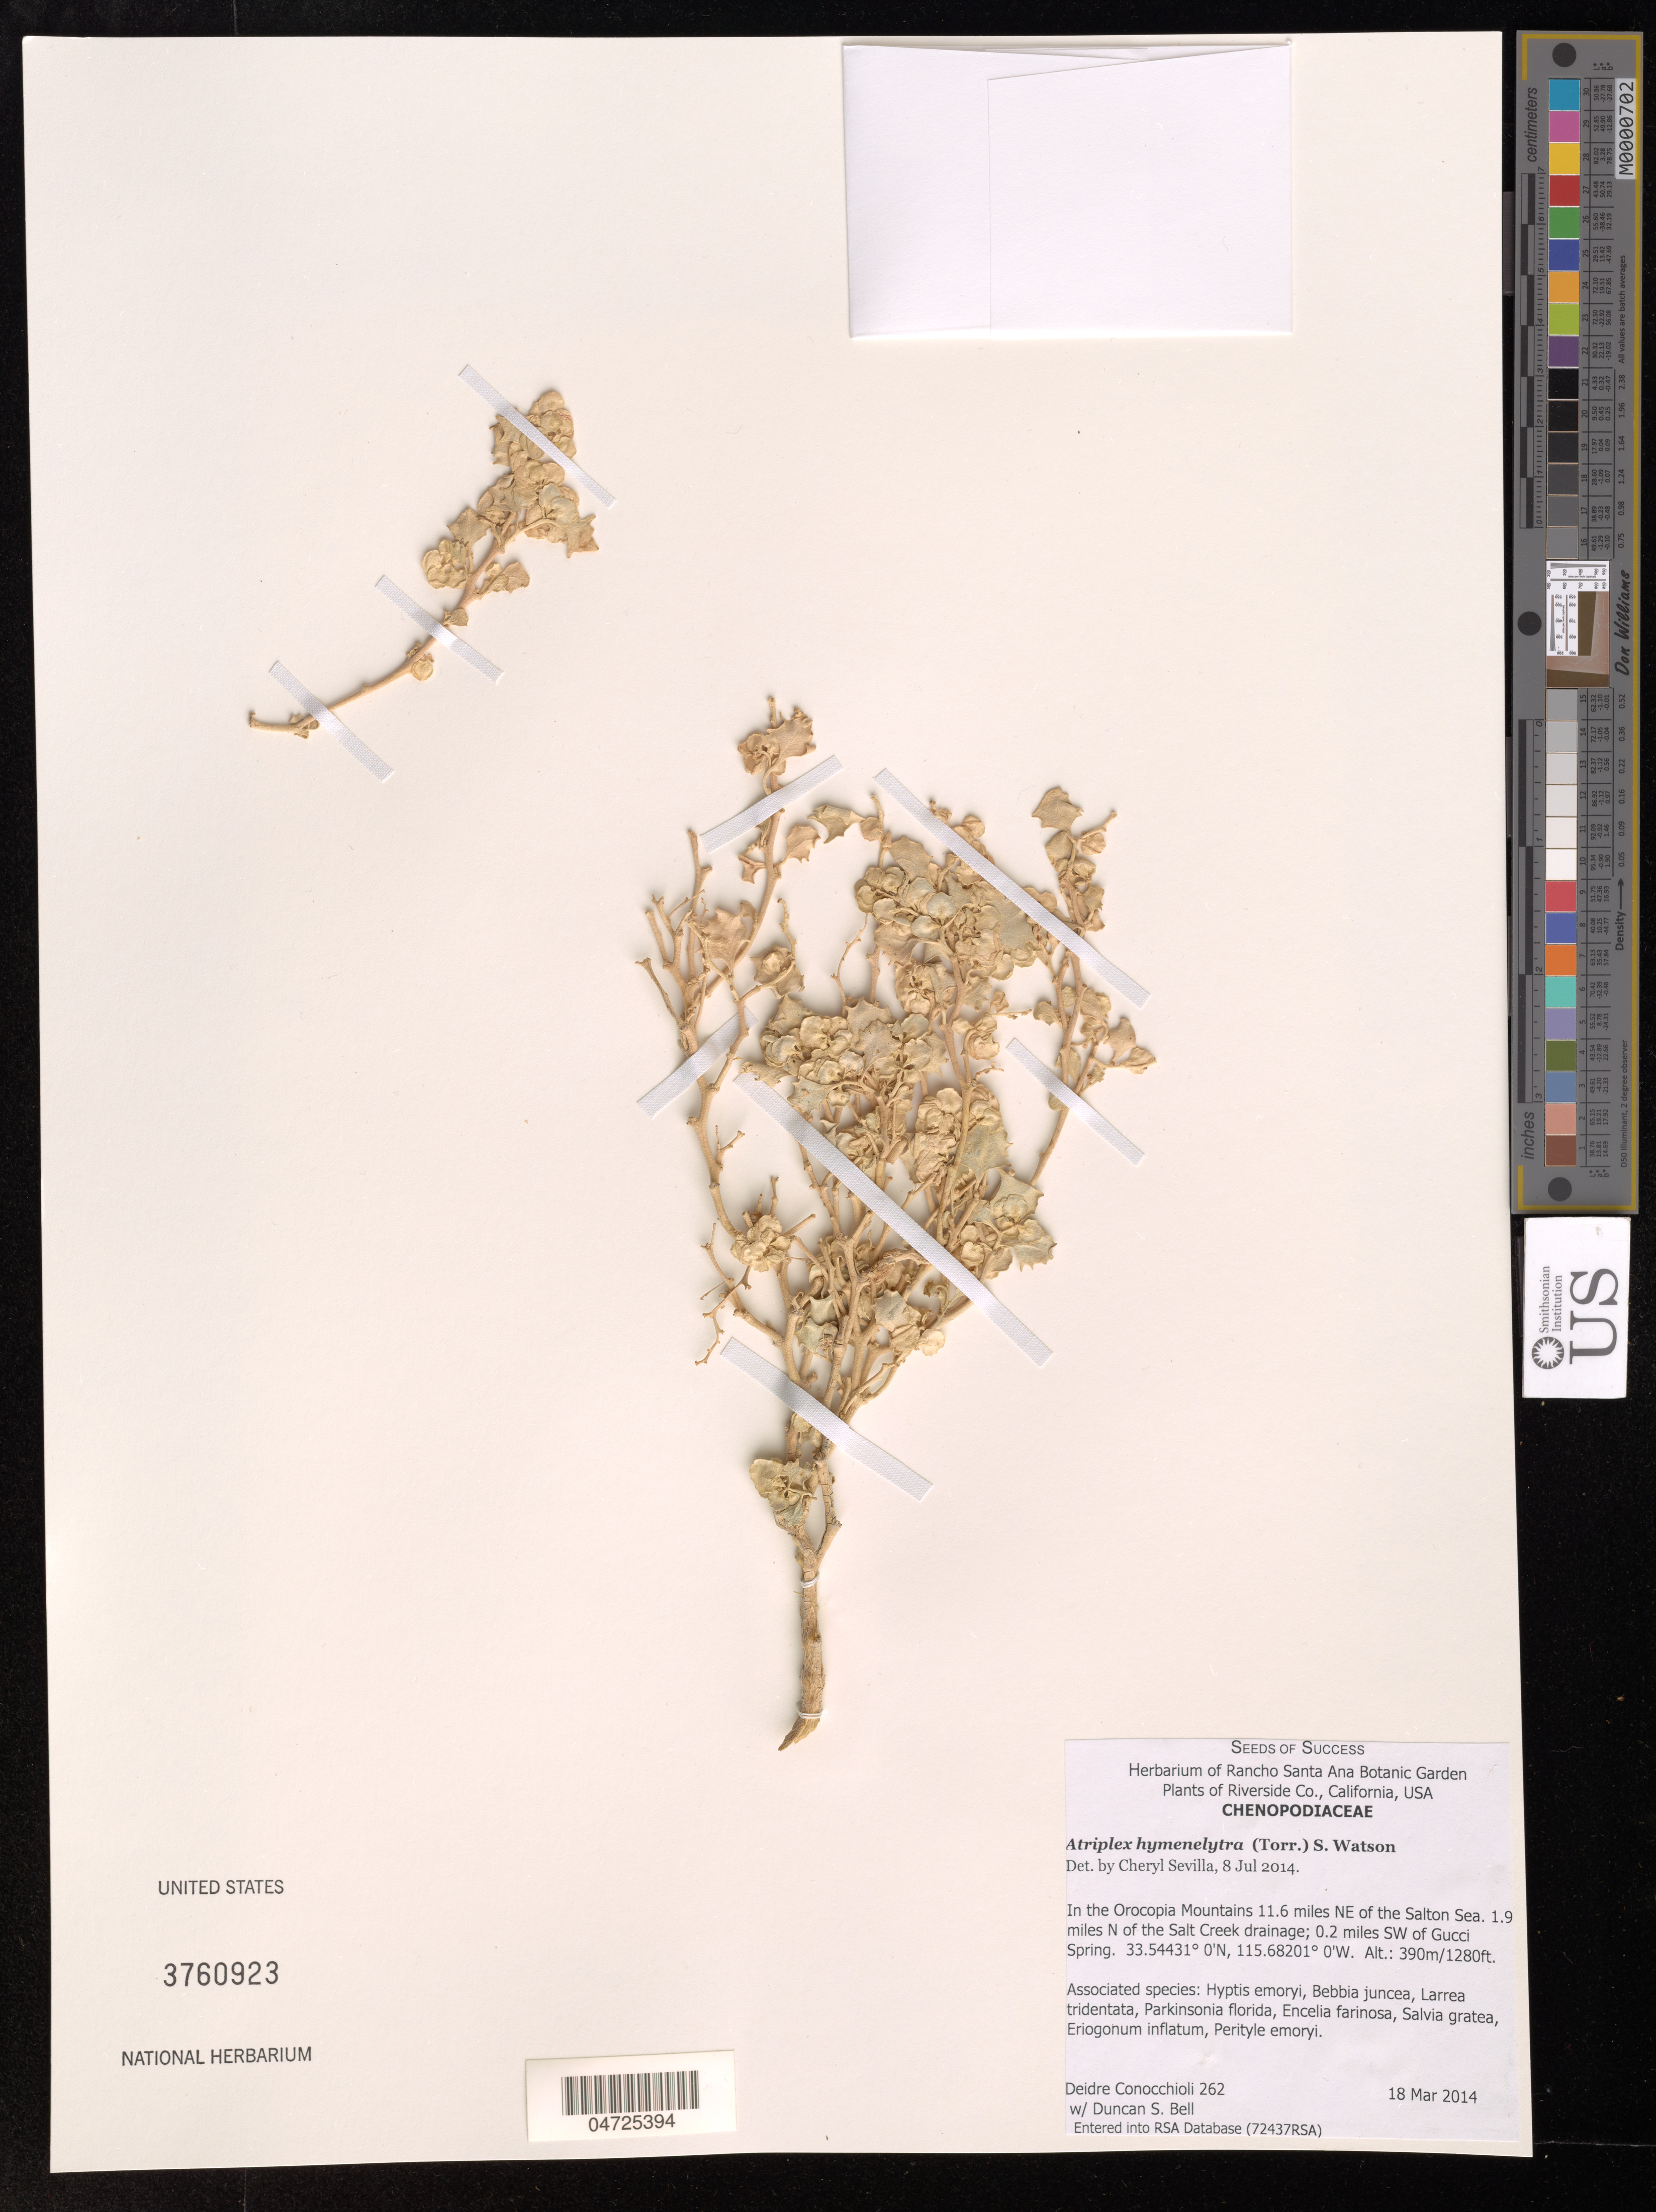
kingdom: Plantae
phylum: Tracheophyta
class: Magnoliopsida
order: Caryophyllales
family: Amaranthaceae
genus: Atriplex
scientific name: Atriplex hymenelytra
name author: (Torr.) S. Watson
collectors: D. Conocchioli & D. S. Bell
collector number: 262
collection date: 2014-03-18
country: United States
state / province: California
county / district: Riverside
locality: Riverside Co. In the Orocopia Mountains 11.6 miles NE of the Salton Sea. 1.9 miles N of the Salt Creek drainage; 0.2 miles SW of Gucci Spring.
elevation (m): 390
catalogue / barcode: US 3760923